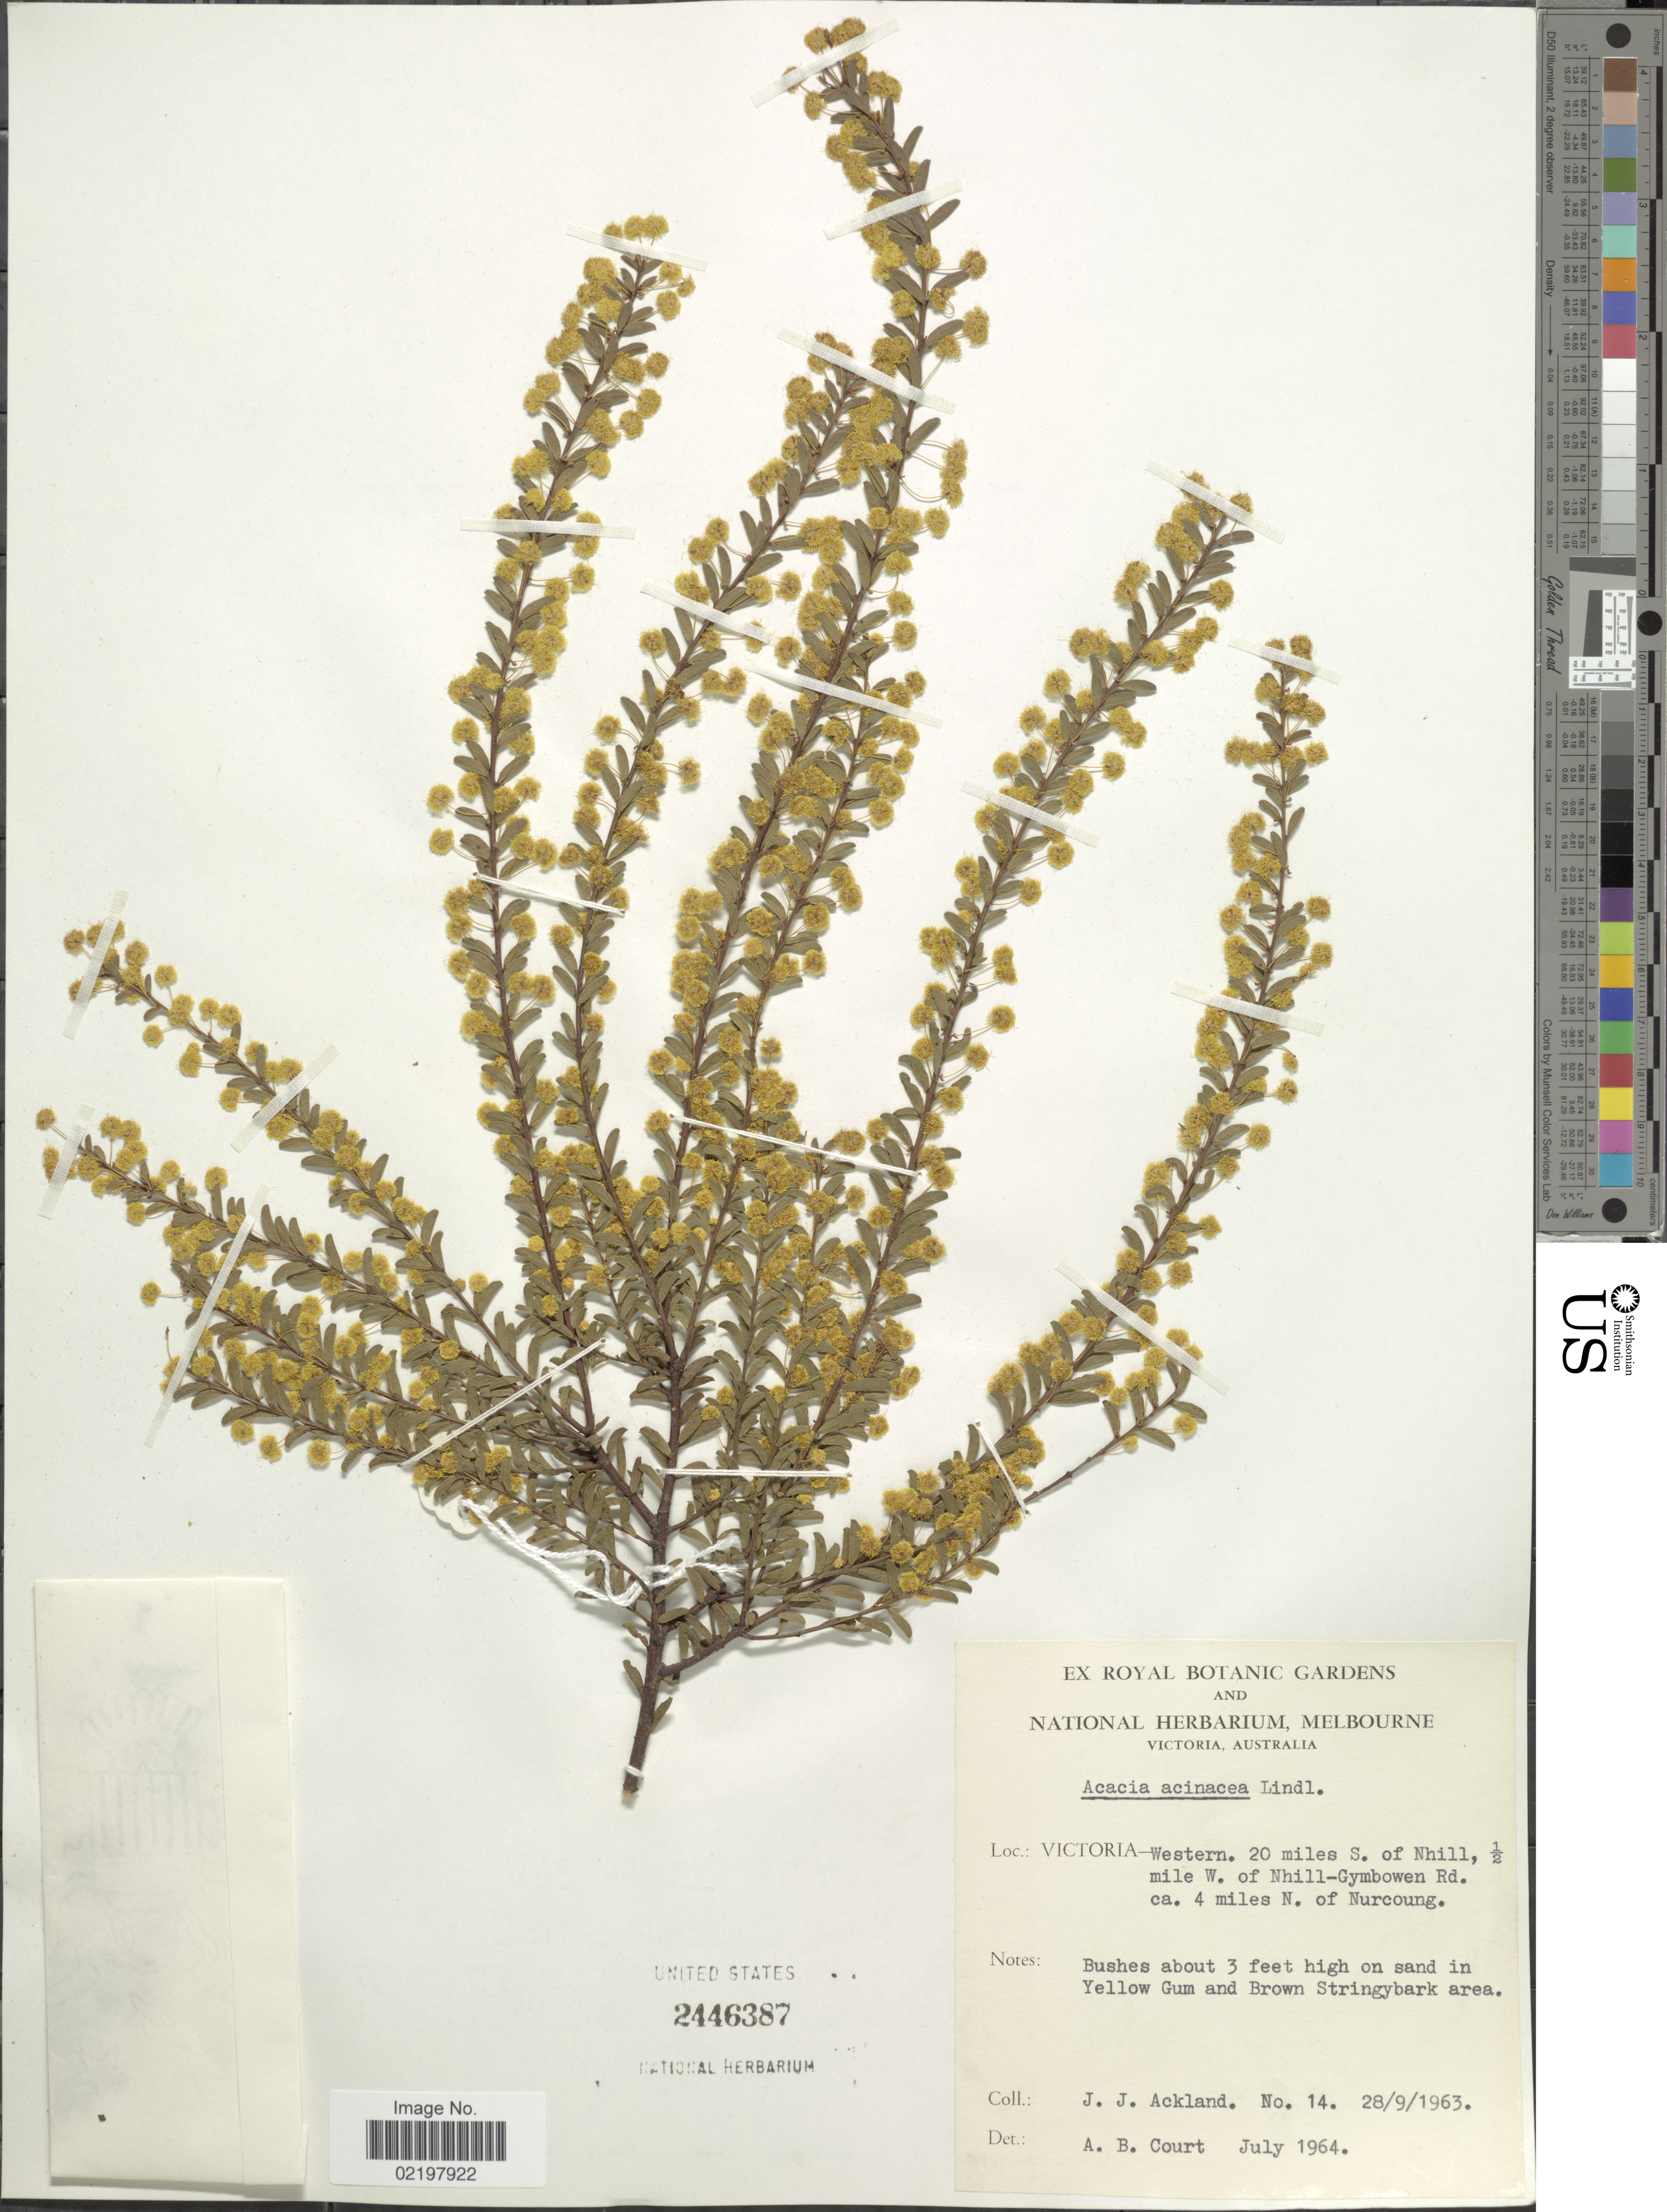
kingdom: Plantae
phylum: Tracheophyta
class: Magnoliopsida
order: Fabales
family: Fabaceae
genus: Acacia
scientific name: Acacia acinacea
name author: Lindl.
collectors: J. J. Ackland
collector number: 14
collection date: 1963-09-28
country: Australia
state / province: Victoria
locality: Victoria, Western, 20 miles S. of Nhill, ½ mile W. of Nhill-Gymbowen Rd, 4 miles N. of Nurcouring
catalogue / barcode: US 2446387